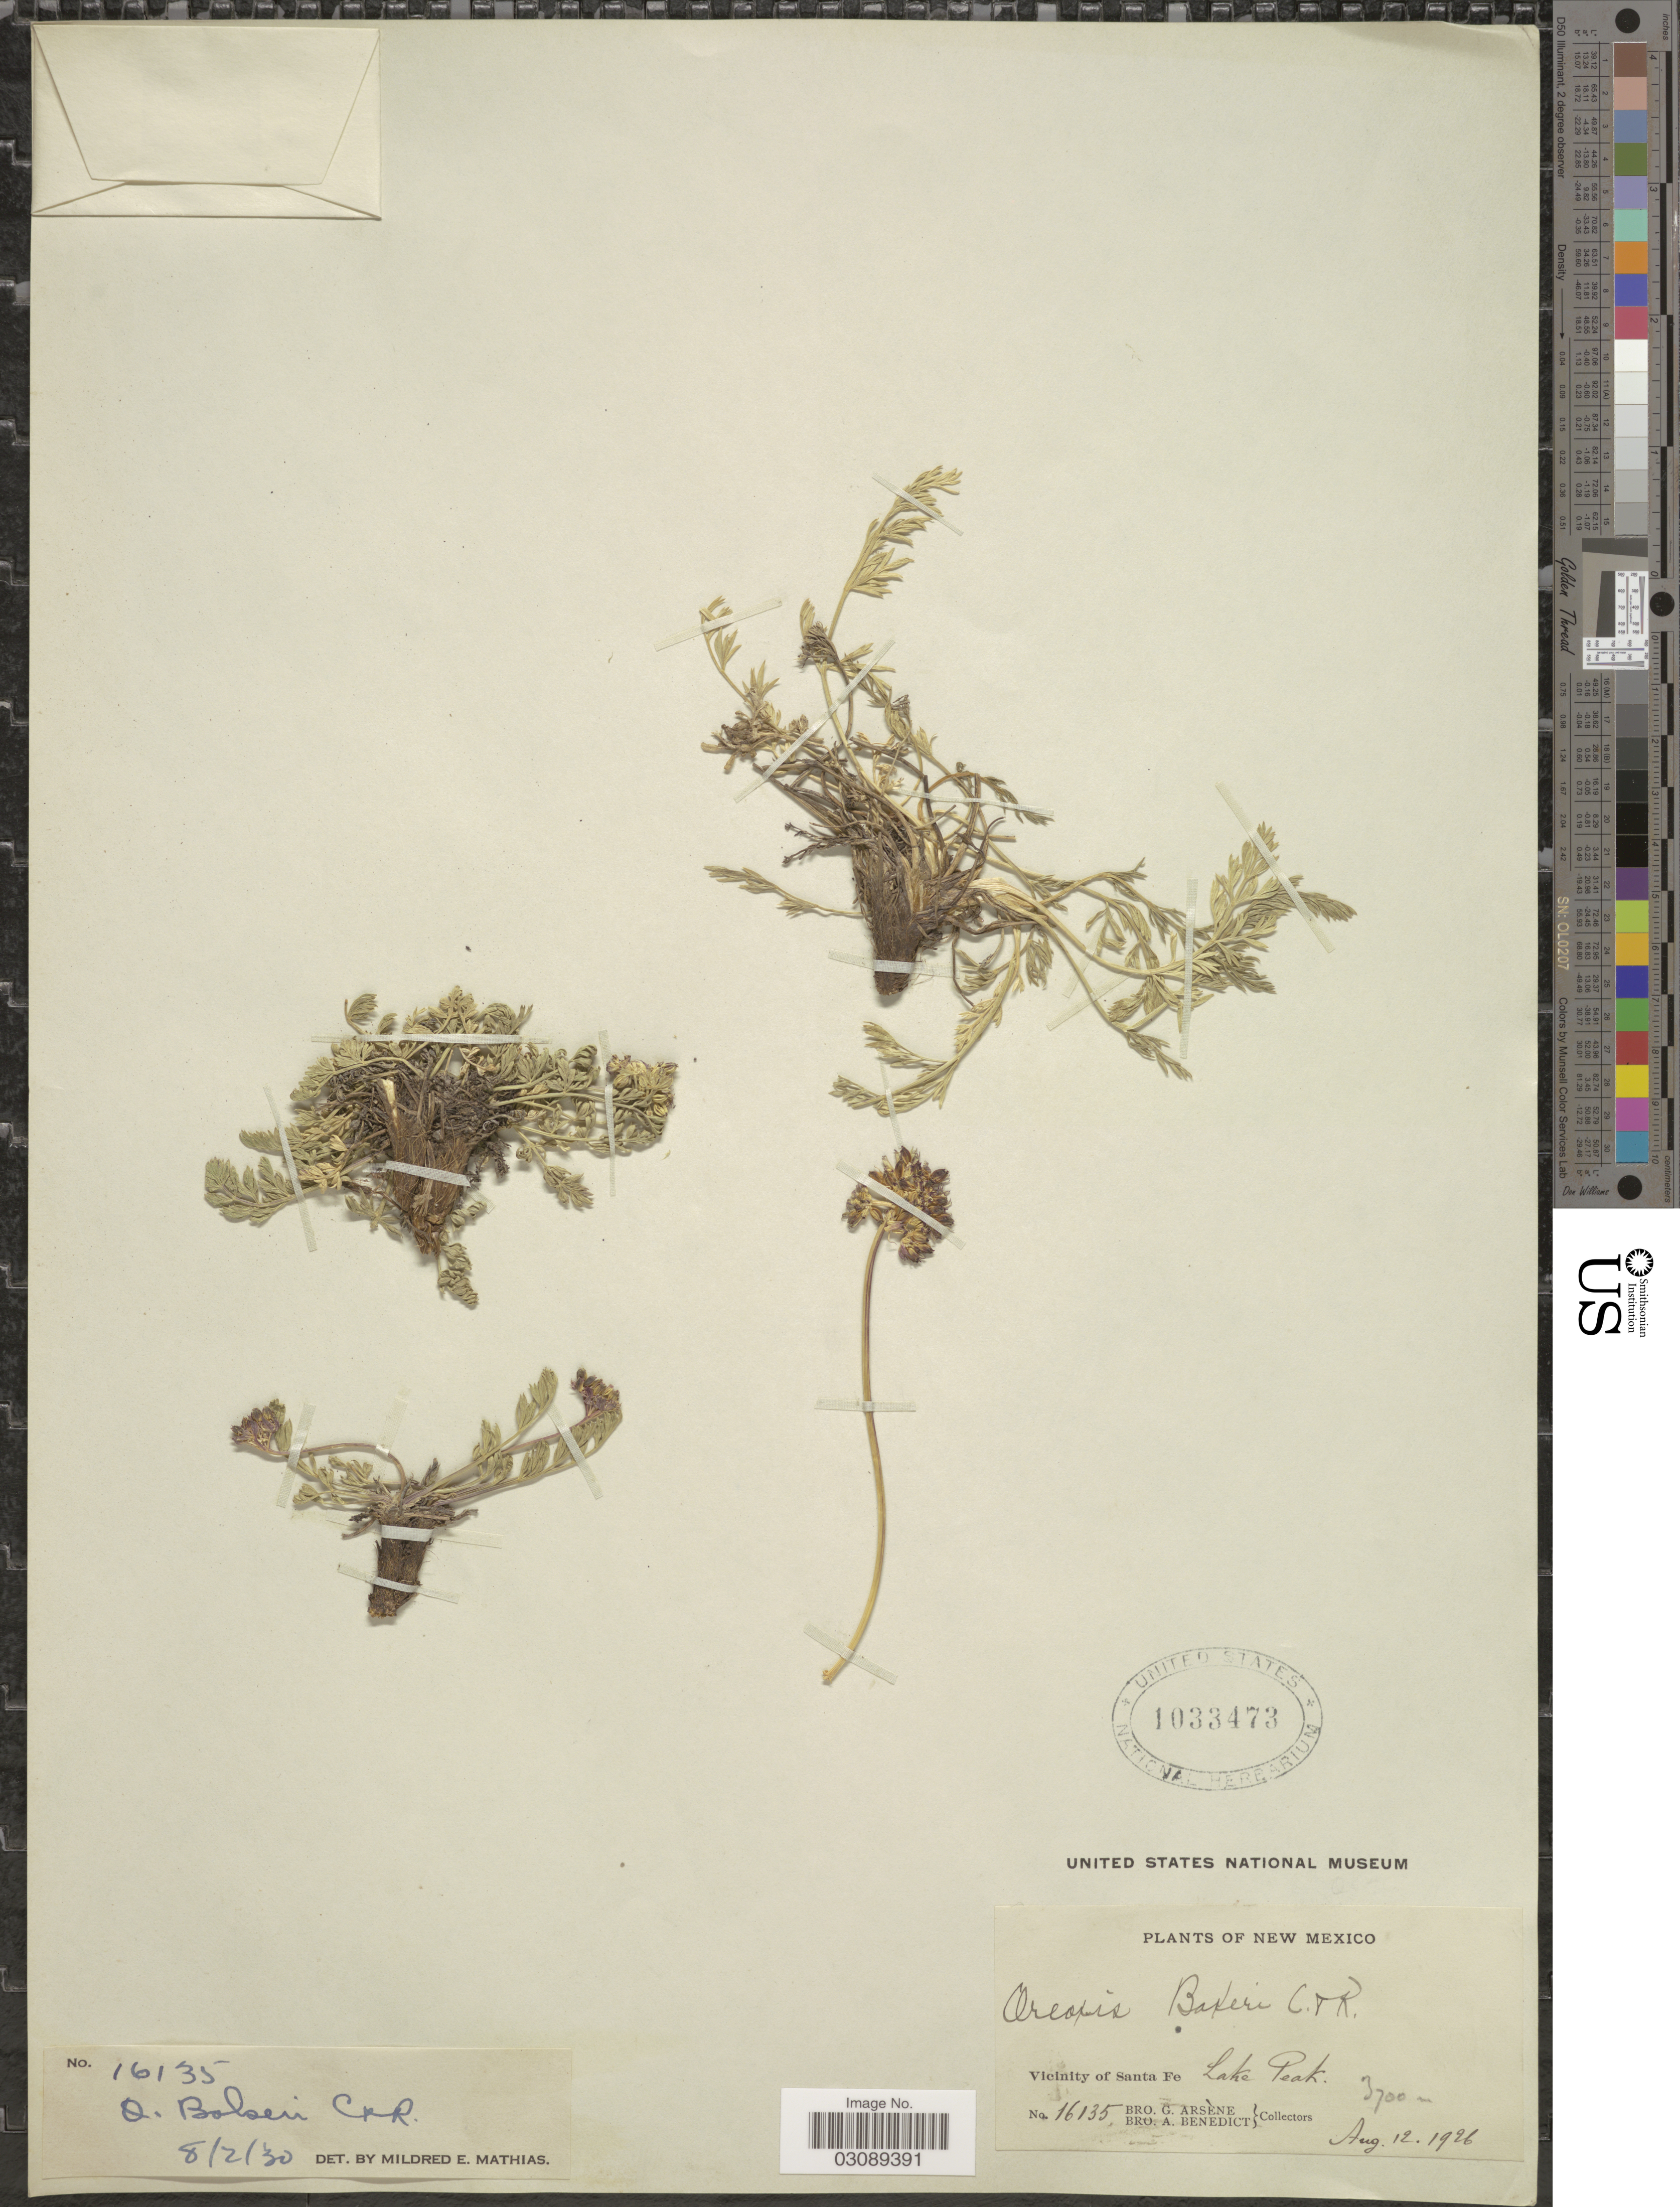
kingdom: Plantae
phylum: Tracheophyta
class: Magnoliopsida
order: Apiales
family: Apiaceae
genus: Oreoxis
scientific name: Oreoxis bakeri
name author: J.M. Coult. & Rose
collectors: Bro. G. Arsène & Bro. A. Benedict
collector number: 16135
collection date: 1926-08-12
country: United States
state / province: New Mexico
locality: Vicinity of Santa Fe. Lake Peak.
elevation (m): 3700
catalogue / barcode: US 1033473